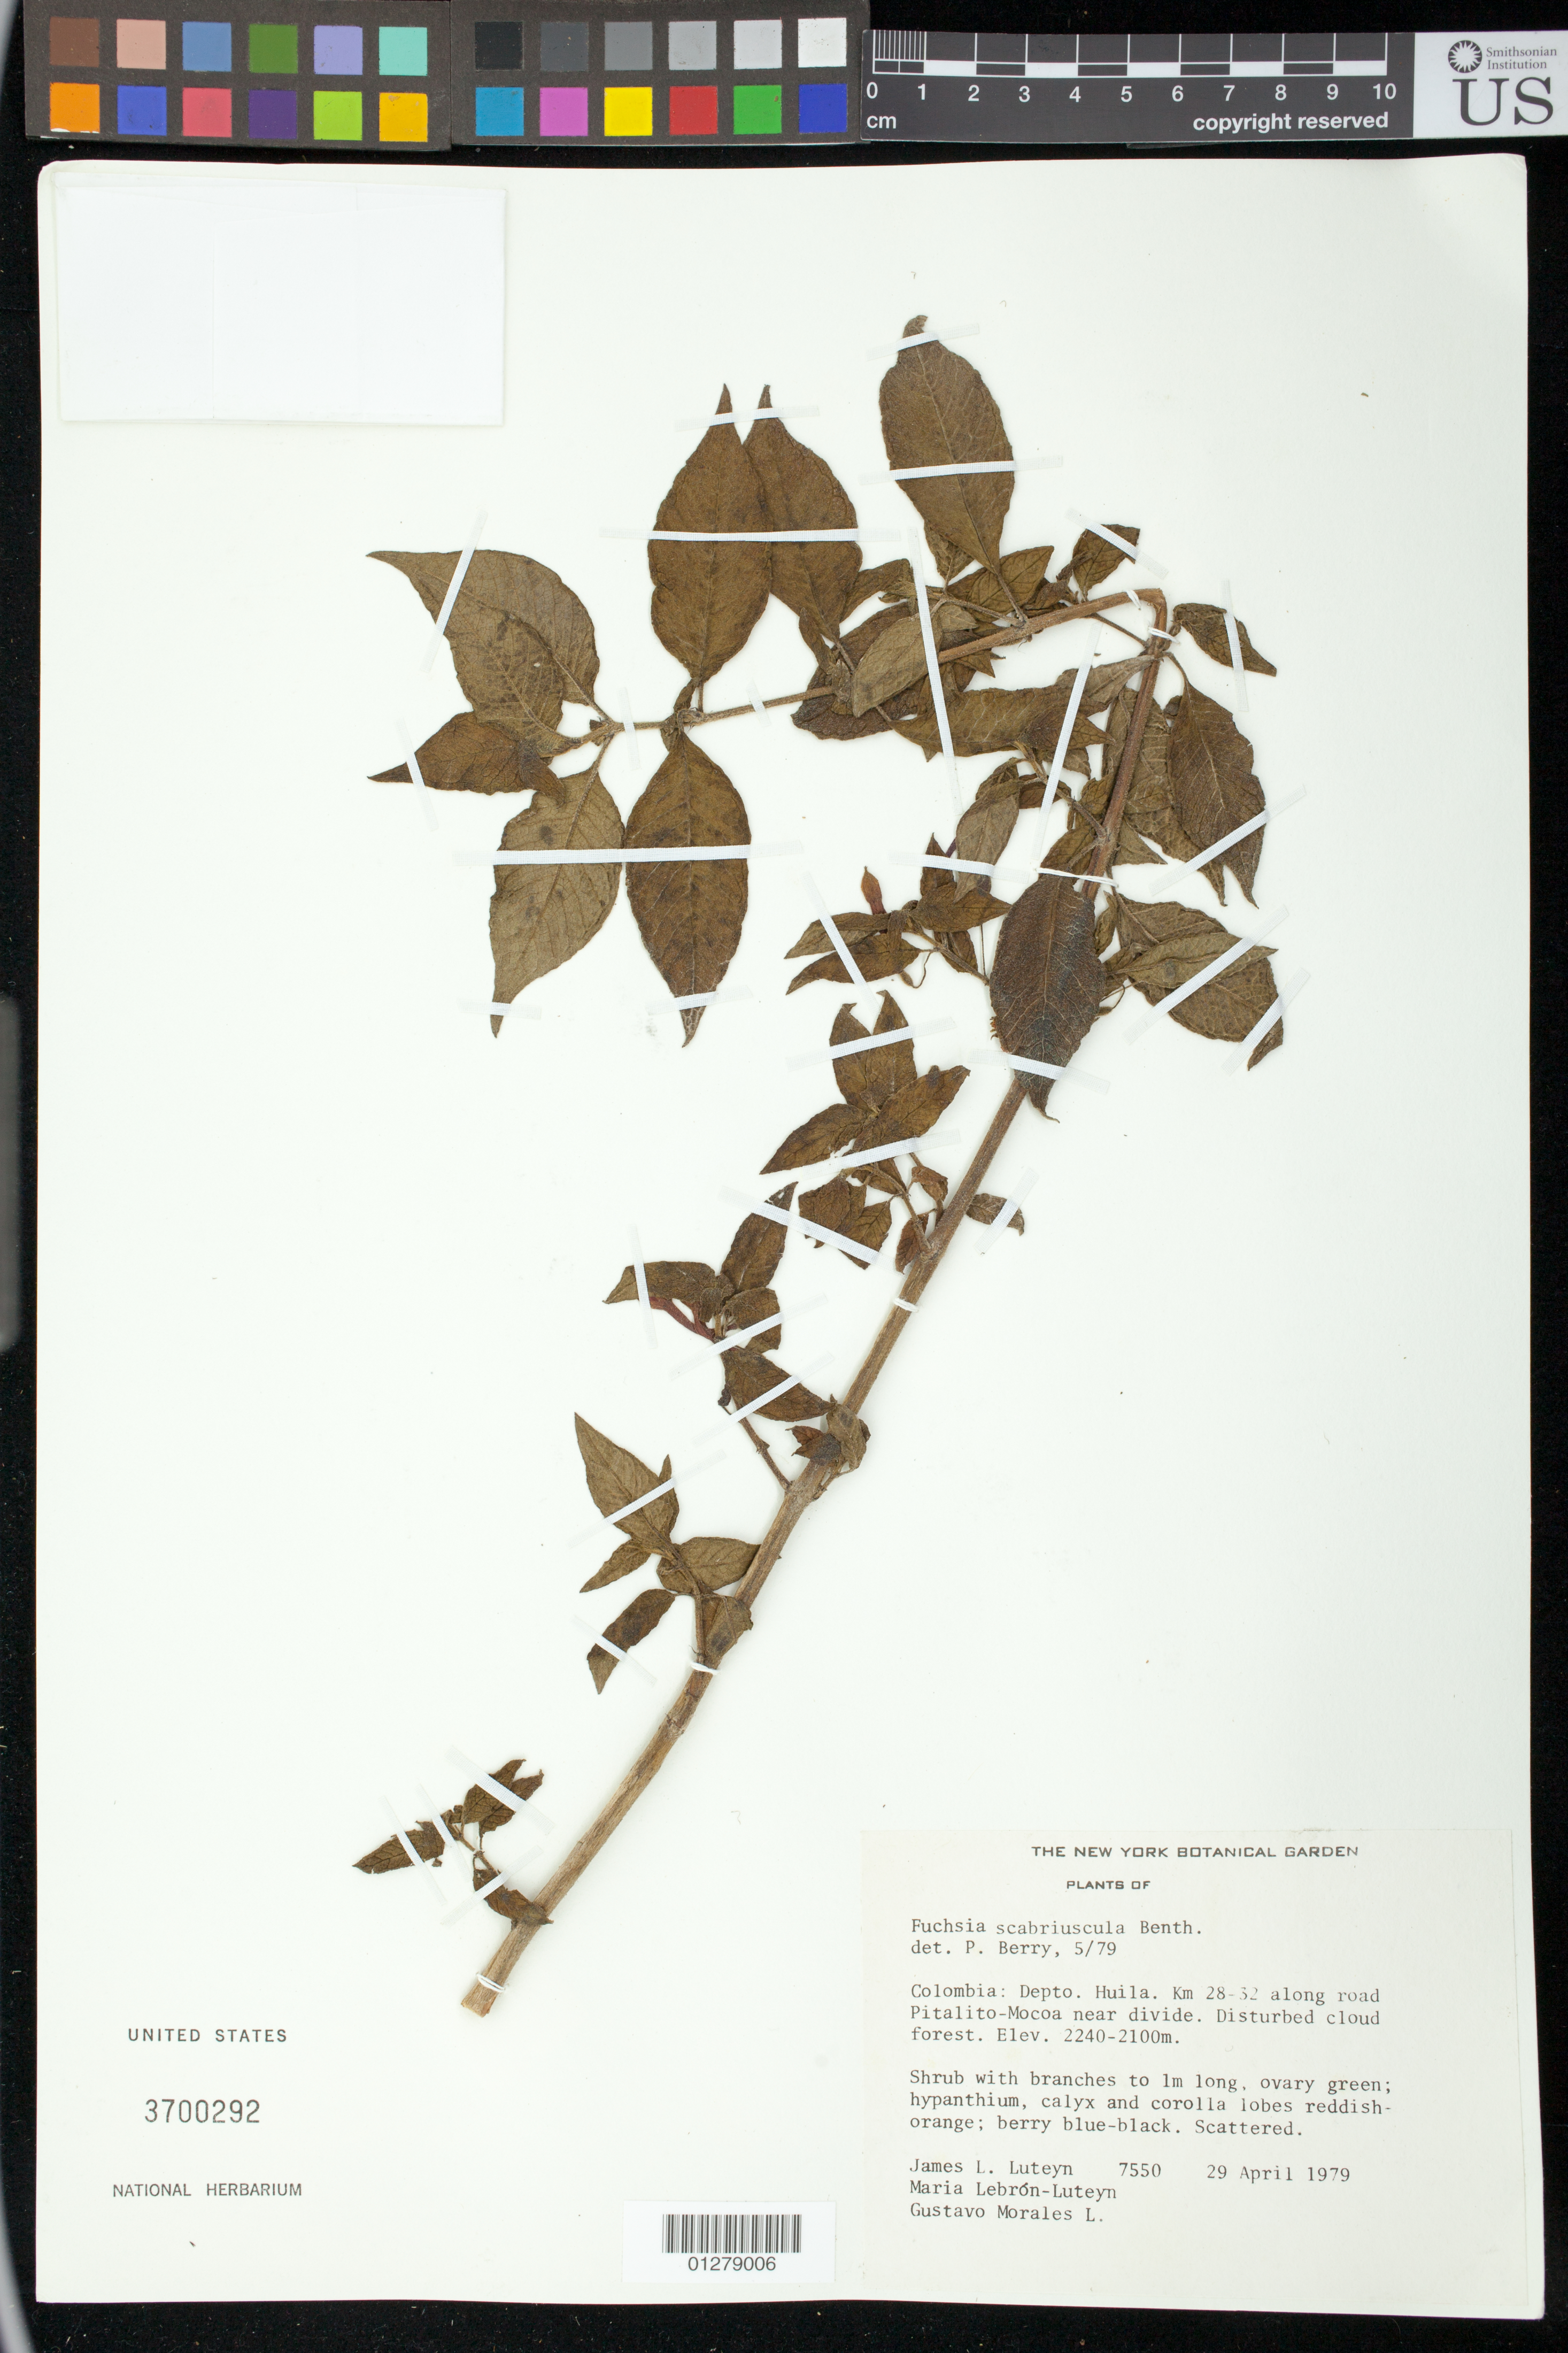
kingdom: Plantae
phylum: Tracheophyta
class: Magnoliopsida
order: Myrtales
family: Onagraceae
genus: Fuchsia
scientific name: Fuchsia scabriuscula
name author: Benth.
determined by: Berry, P. E., (WIS), University of Wisconsin - Madison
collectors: J. L. Luteyn, M. L. Lebrón-Luteyn & G. Morales L.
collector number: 7550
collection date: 1979-04-29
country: Colombia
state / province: Huila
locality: Km 28-3 along road Pitalito-Mocoa near divide.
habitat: Disturbed cloud forest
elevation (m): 2100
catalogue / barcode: US 3700292